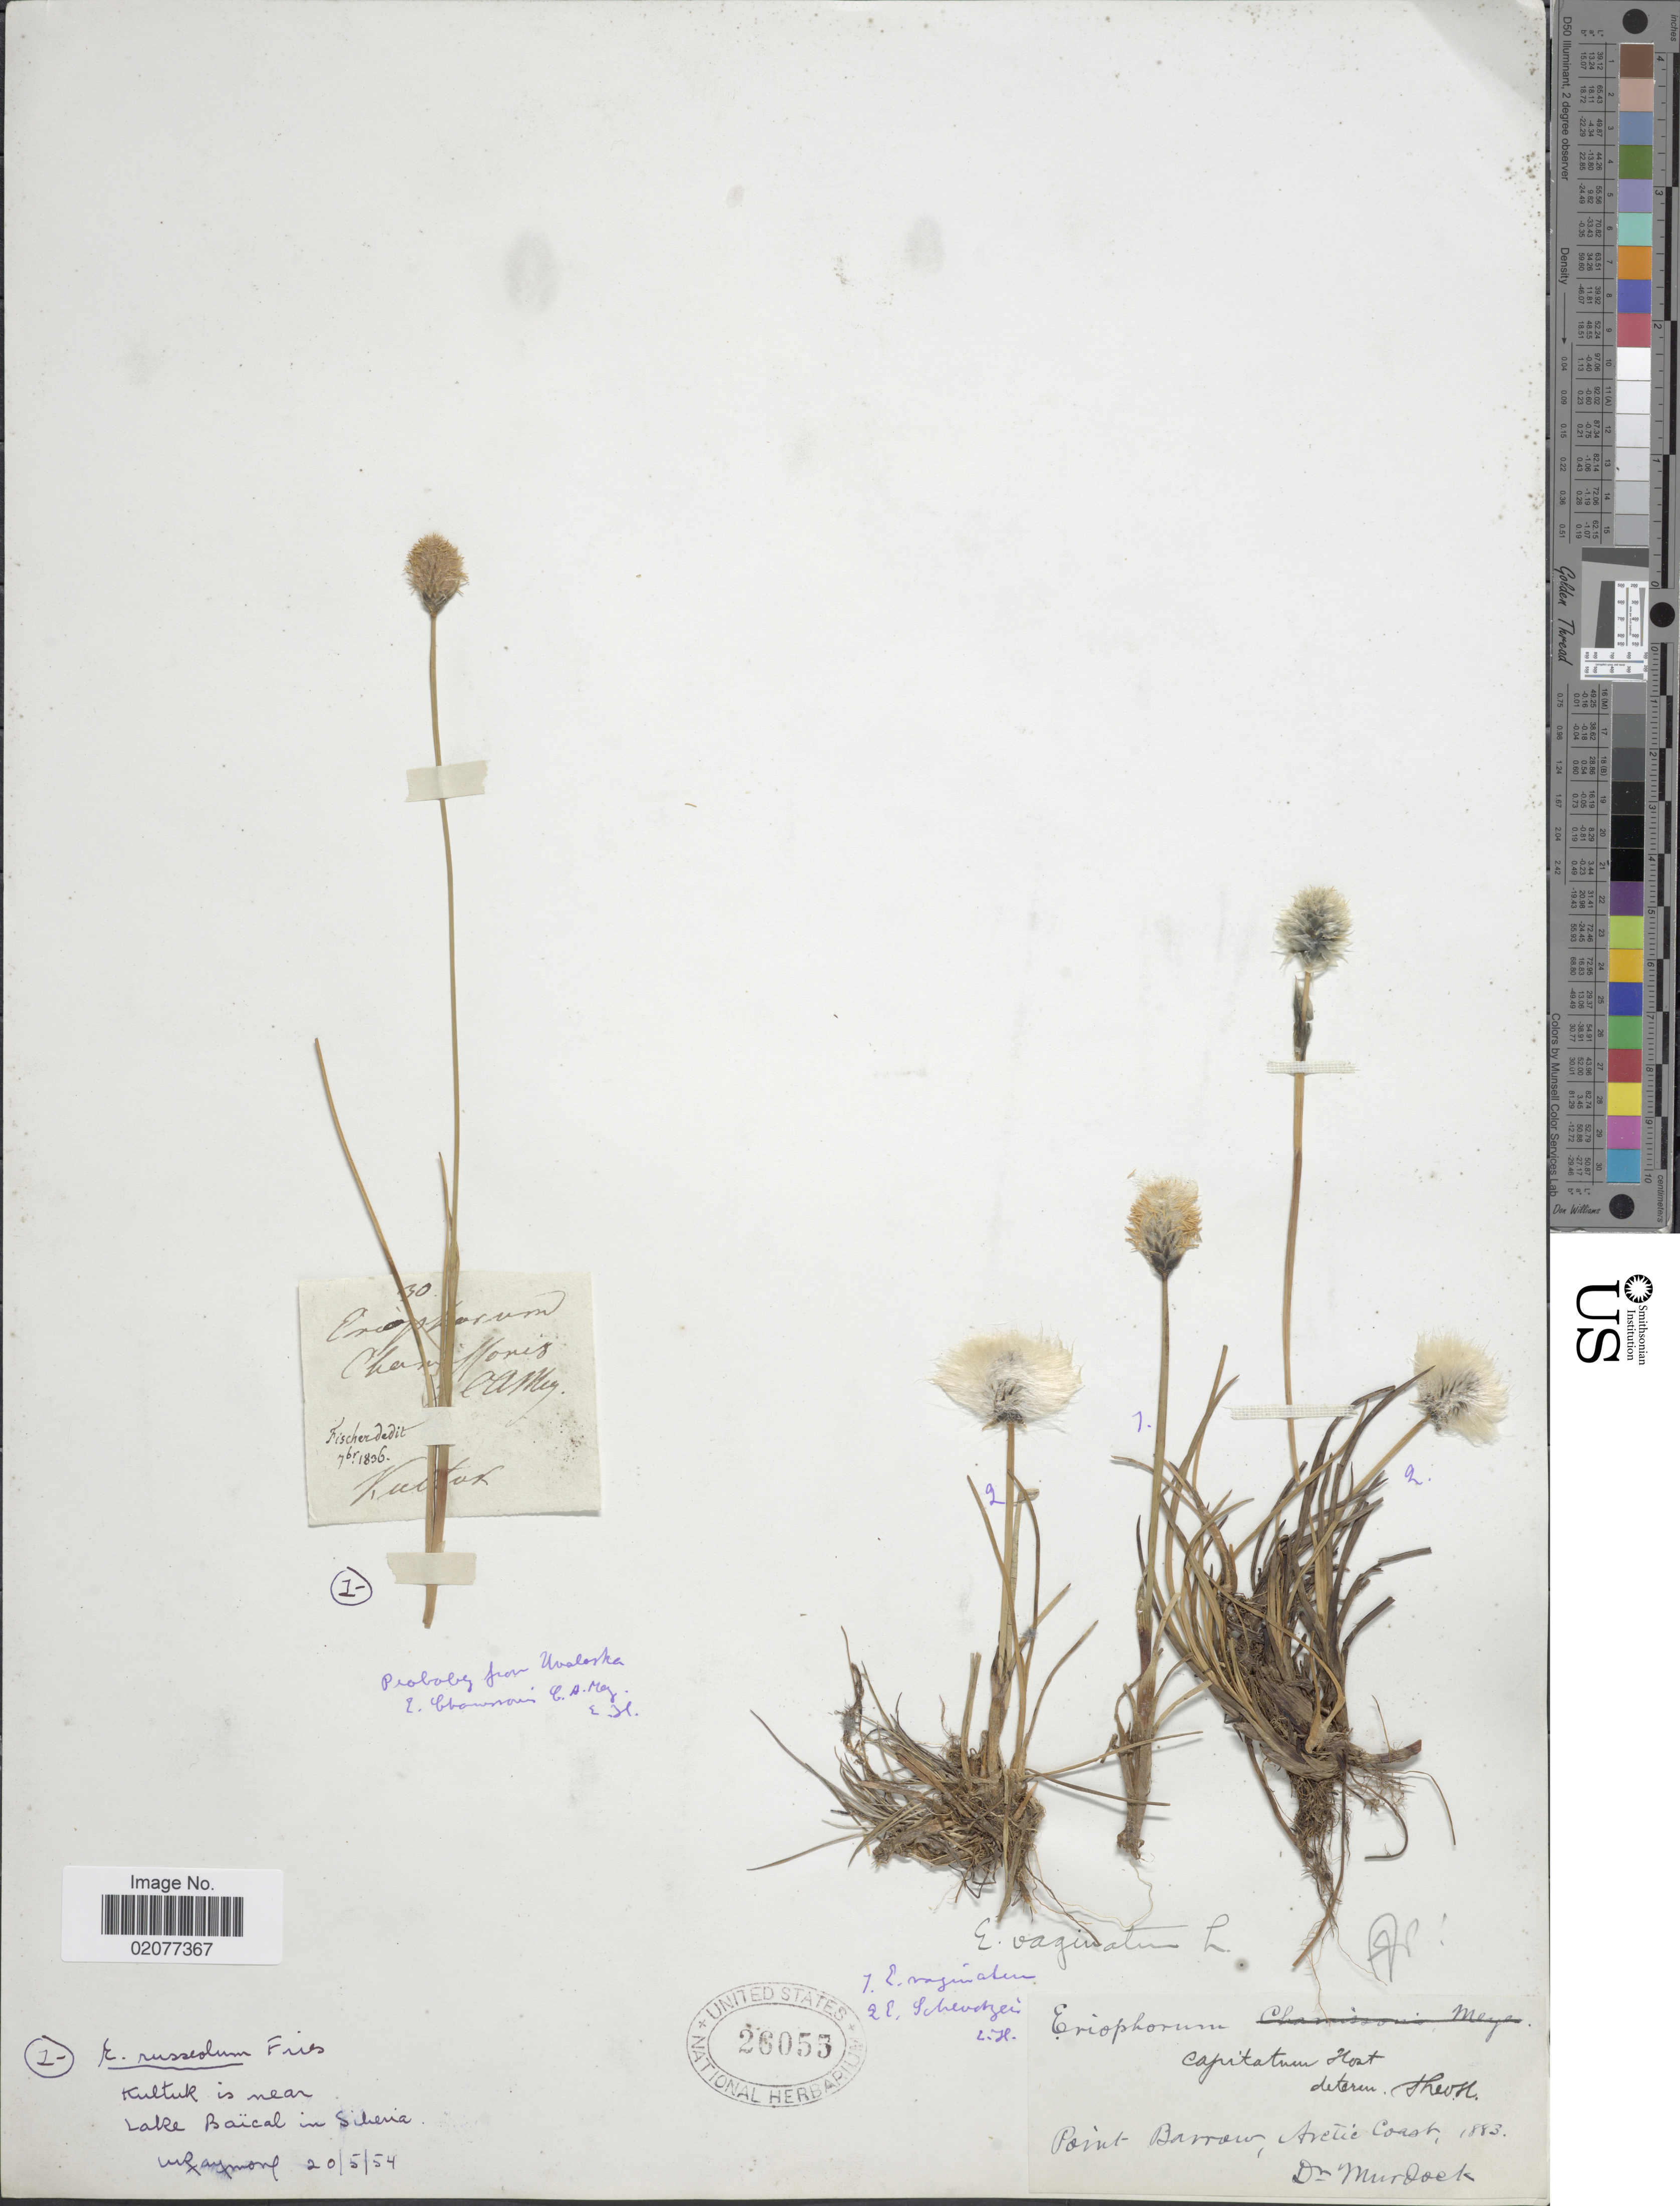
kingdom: Plantae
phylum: Tracheophyta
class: Liliopsida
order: Poales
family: Cyperaceae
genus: Eriophorum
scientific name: Eriophorum chamissonis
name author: C.A. Mey.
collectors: -. Murdock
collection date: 1883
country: United States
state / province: Alaska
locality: Point Barrow, Arctic Coast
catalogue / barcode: US 26055